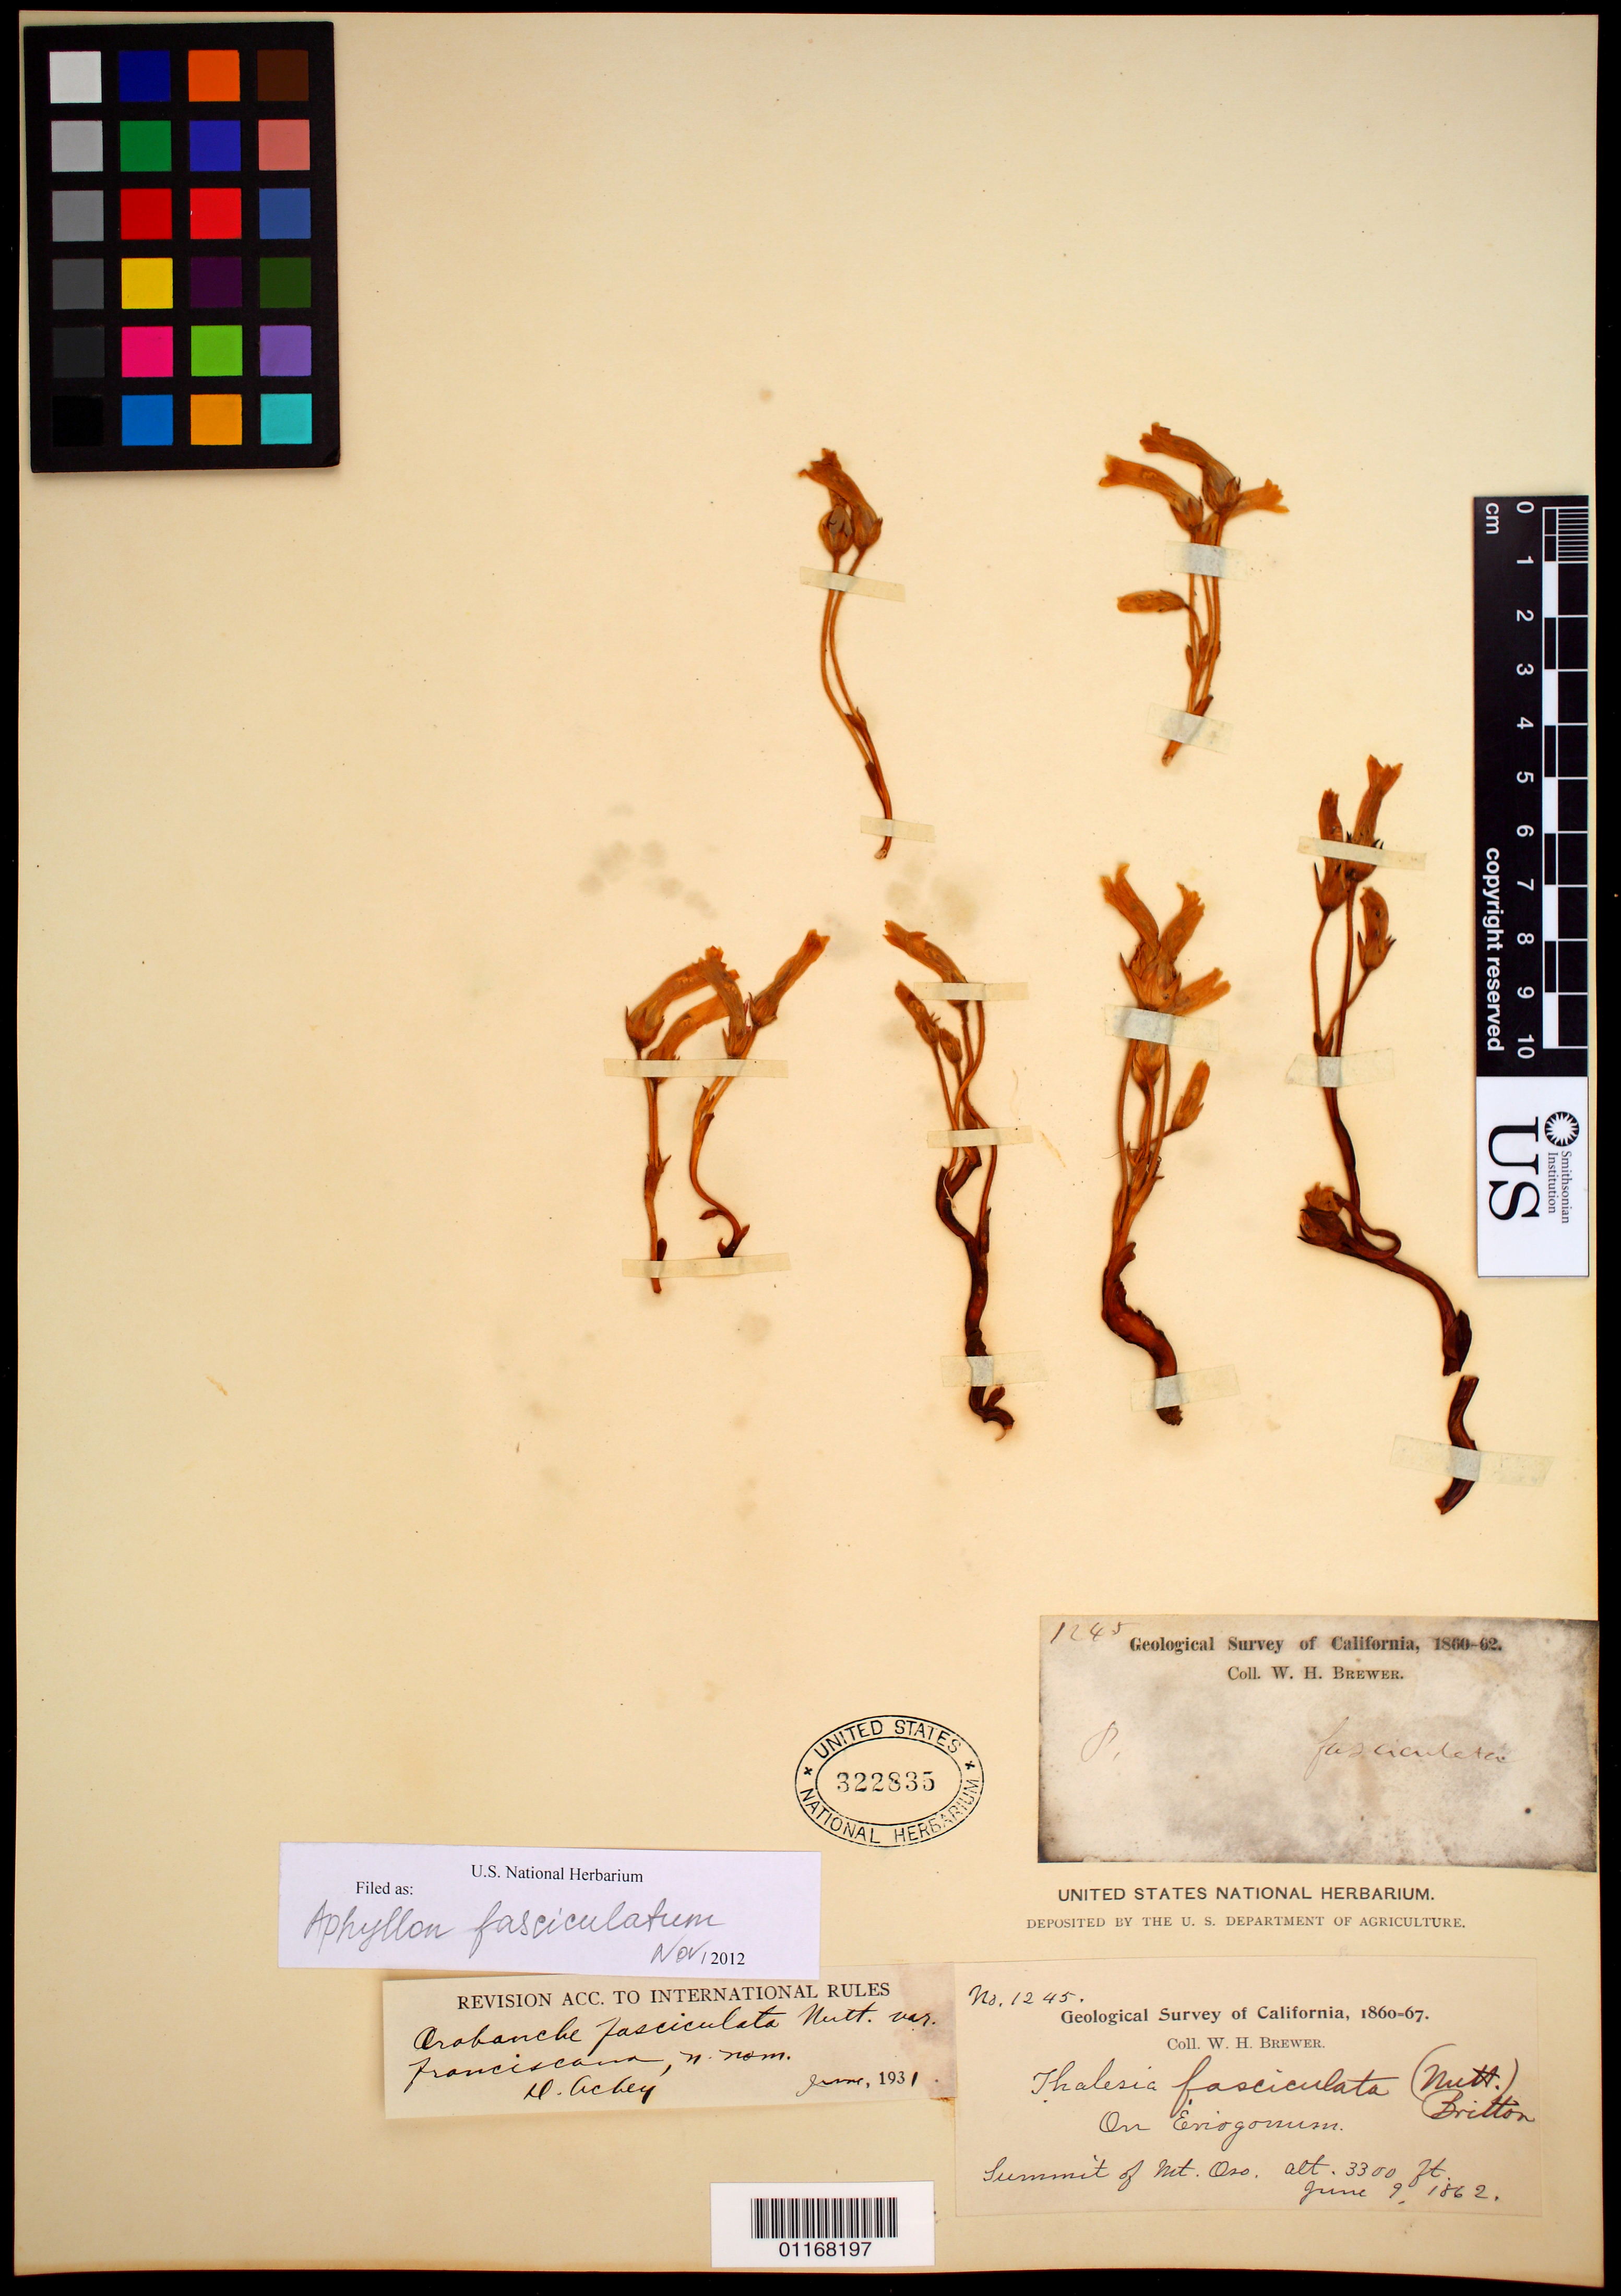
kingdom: Plantae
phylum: Tracheophyta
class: Magnoliopsida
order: Lamiales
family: Orobanchaceae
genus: Aphyllon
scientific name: Aphyllon fasciculatum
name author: (Nutt.) Torr. & A. Gray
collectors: W. H. Brewer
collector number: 1245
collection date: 1862-06-09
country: United States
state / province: California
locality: Summit of Mt. Oso.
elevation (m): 1006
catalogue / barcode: US 322835